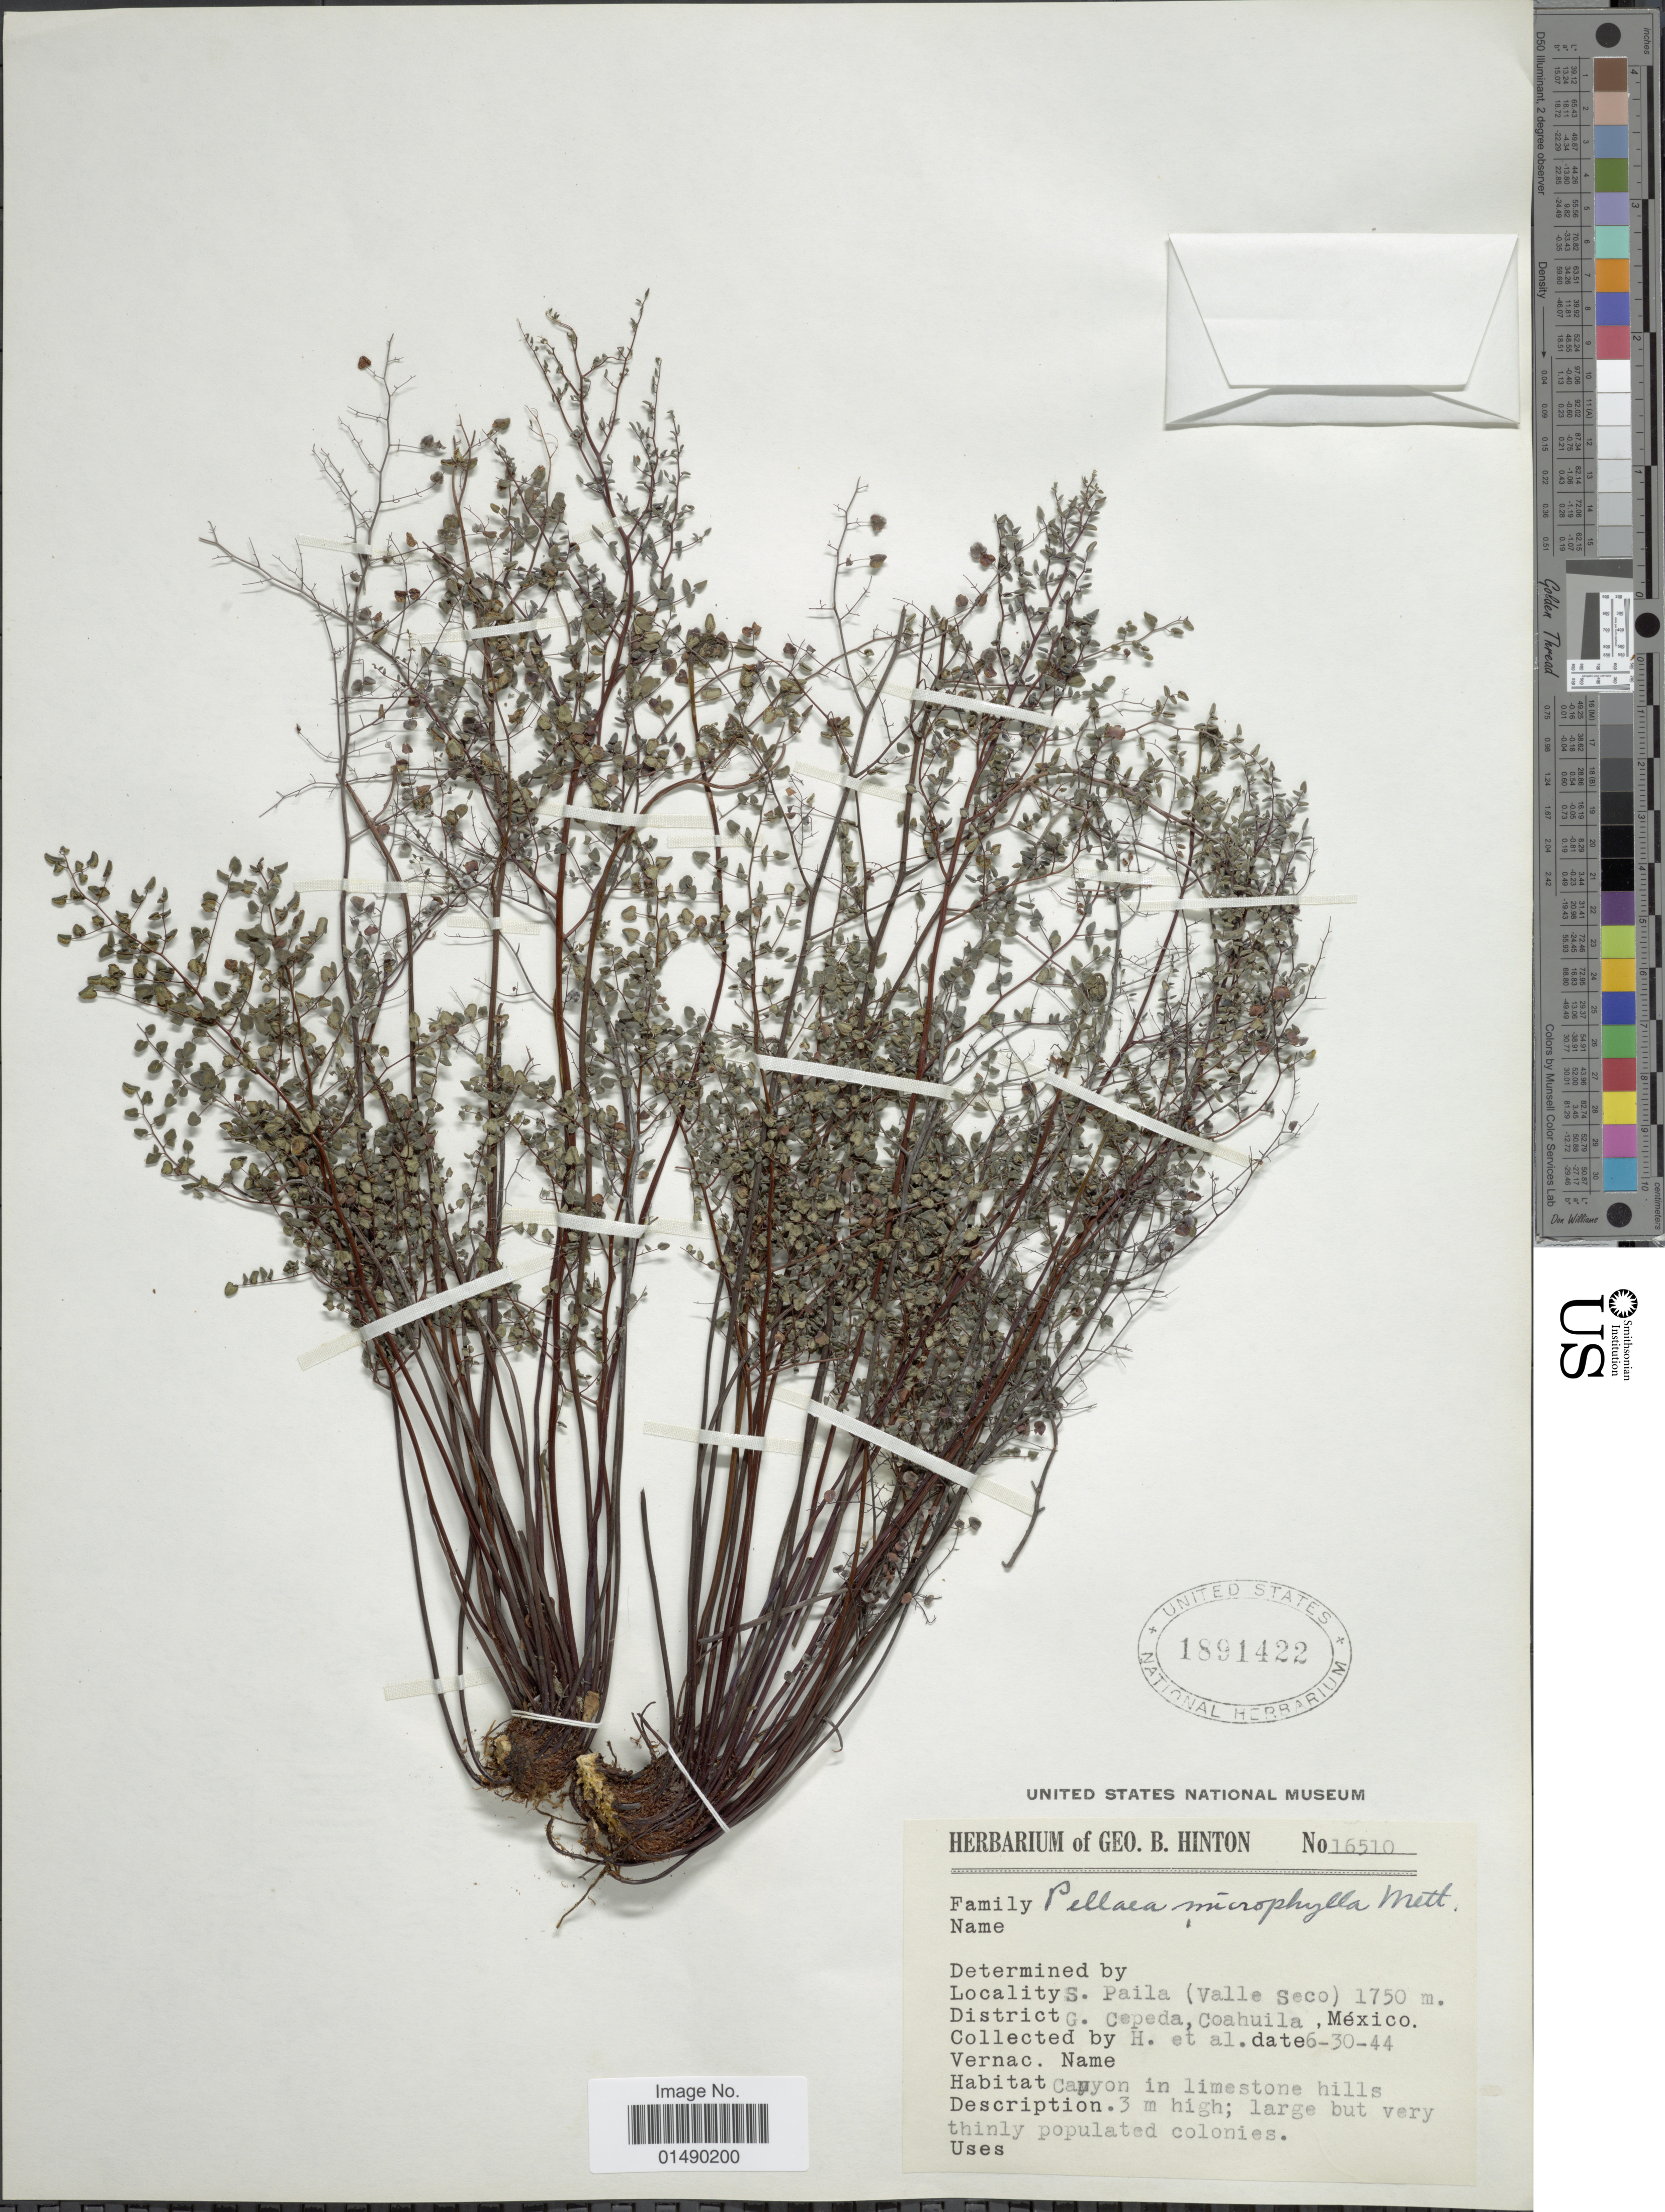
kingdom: Plantae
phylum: Tracheophyta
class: Polypodiopsida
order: Polypodiales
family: Pteridaceae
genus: Argyrochosma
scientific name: Argyrochosma microphylla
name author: (Mett. ex Kuhn) Windham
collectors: G. B. Hinton & et al.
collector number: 16510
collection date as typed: Transcribed d/m/y: 30/6/44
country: Mexico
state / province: Coahuila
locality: Mexico, S. Paila (Valle Seco). G. Cepeda.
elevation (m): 1750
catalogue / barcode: US 1891422